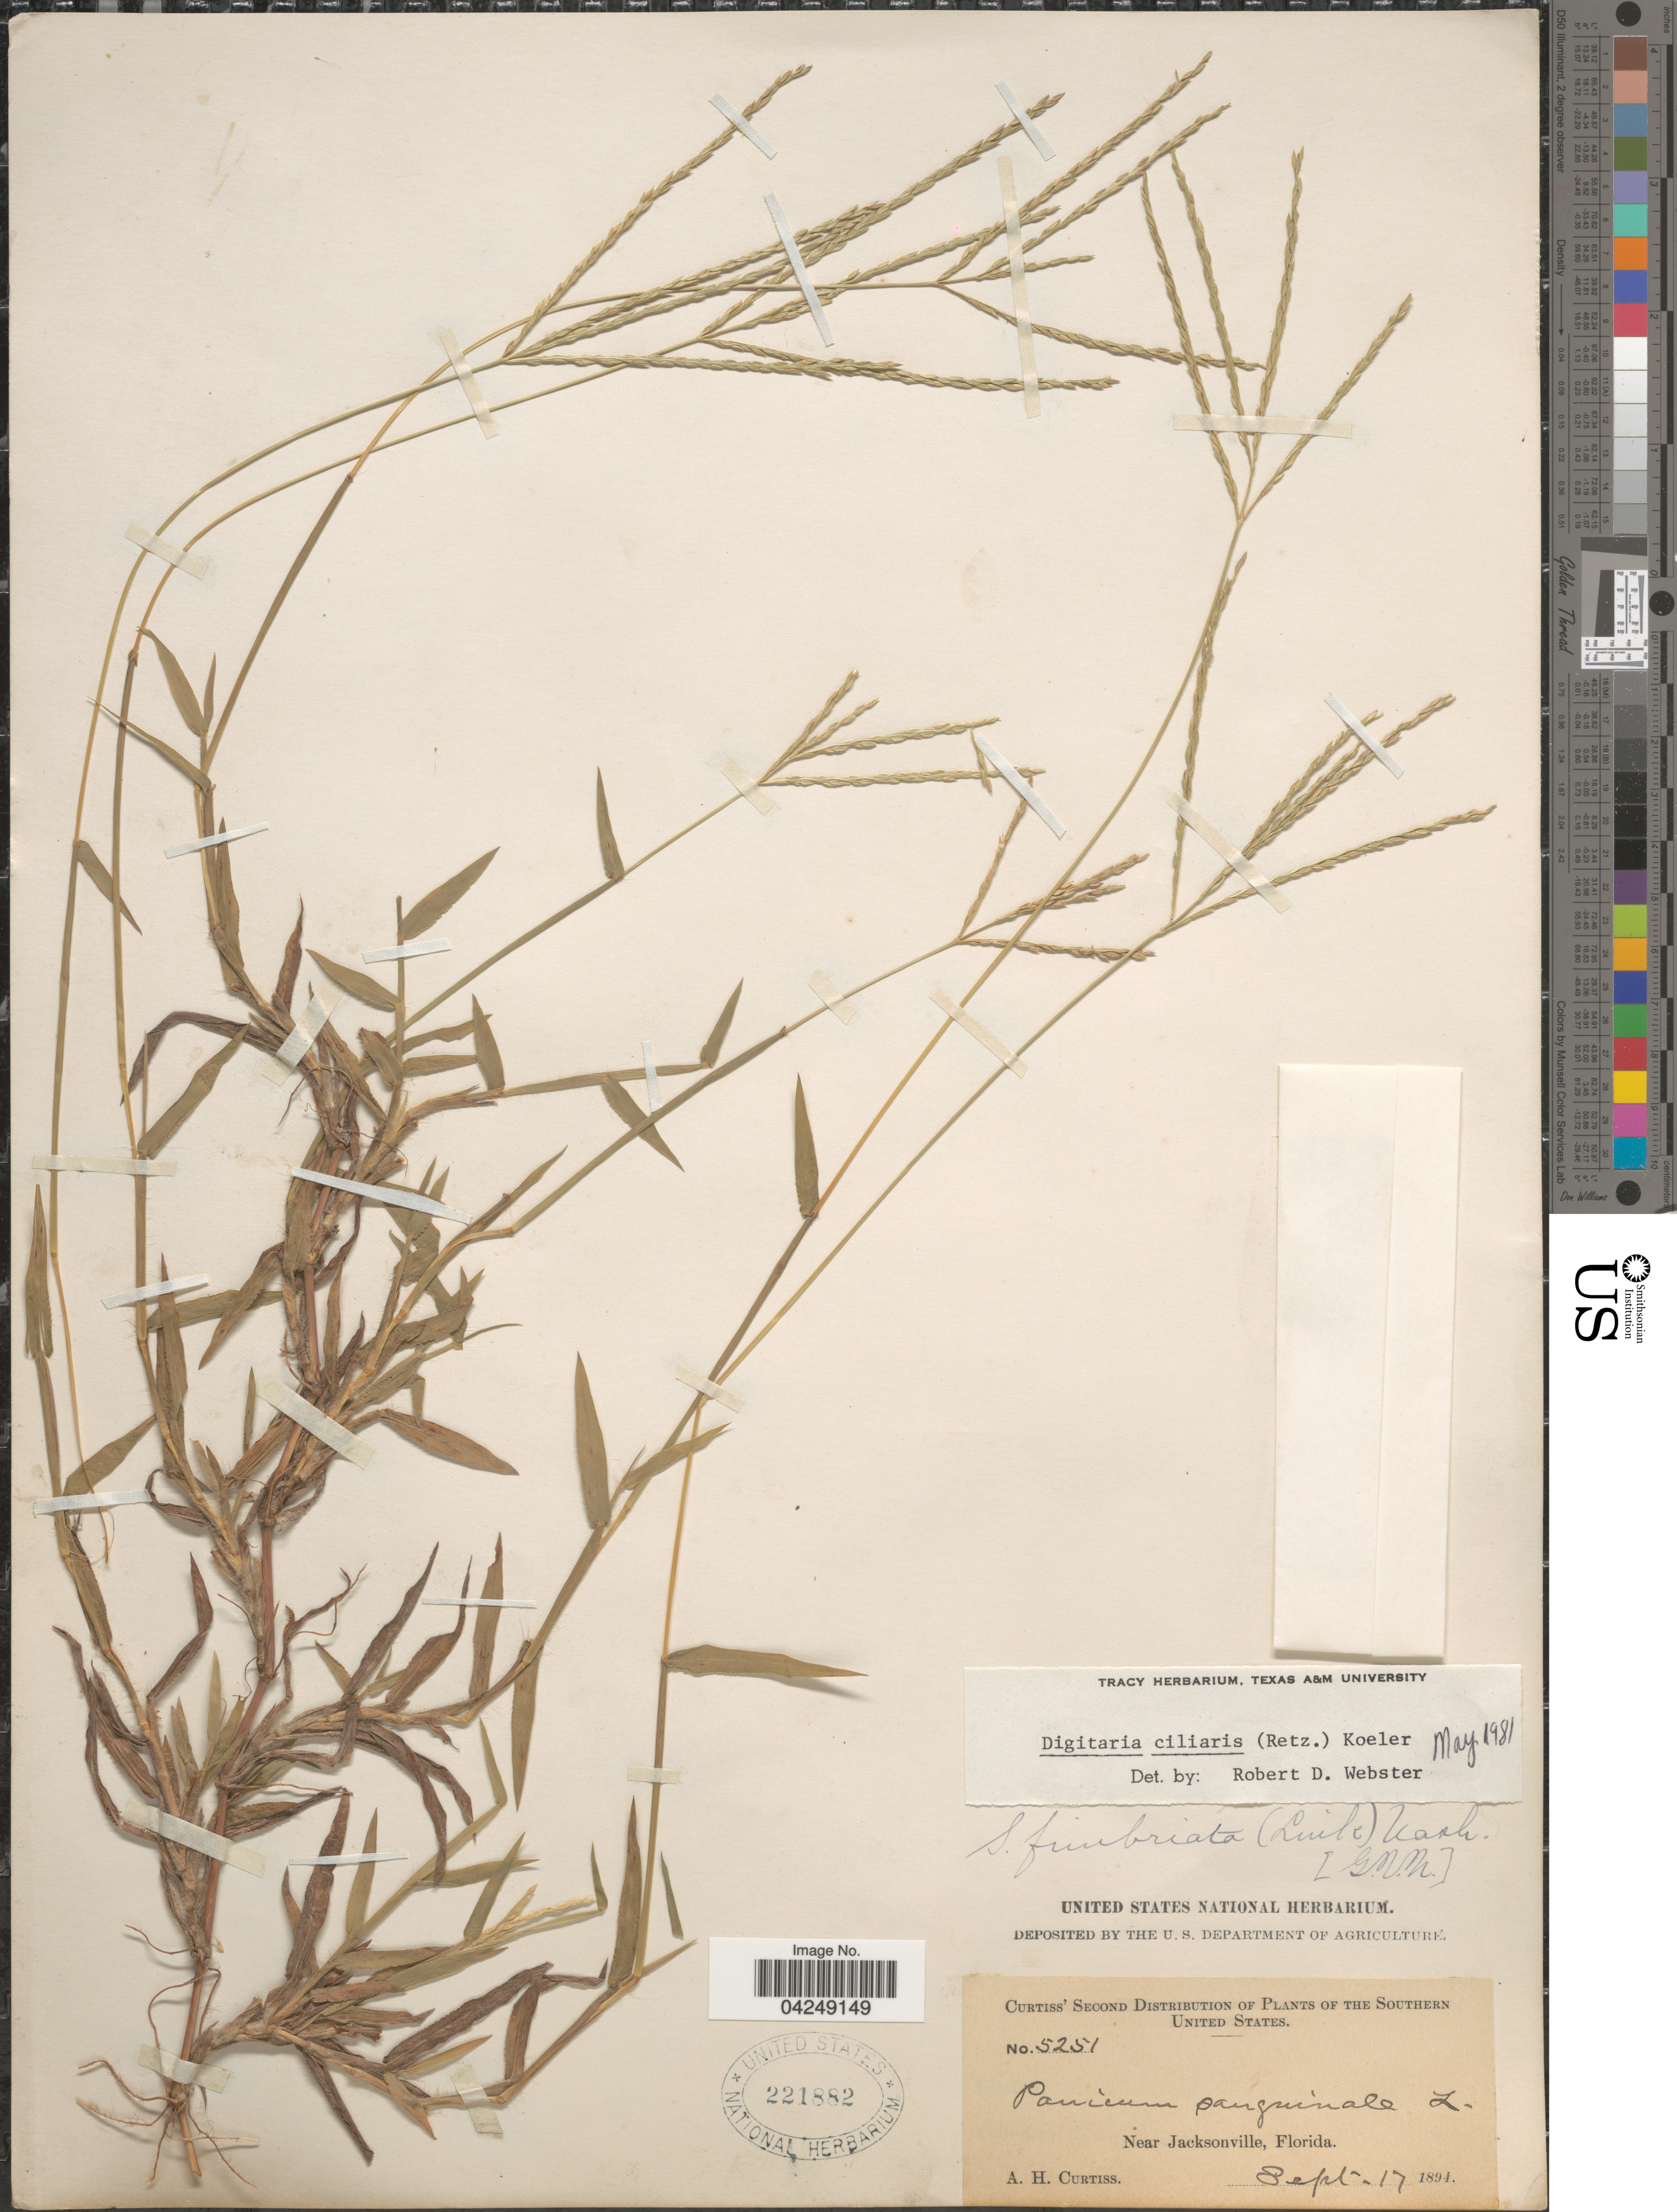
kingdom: Plantae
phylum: Tracheophyta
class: Liliopsida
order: Poales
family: Poaceae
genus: Digitaria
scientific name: Digitaria ciliaris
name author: (Retz.) Koeler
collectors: A. H. Curtiss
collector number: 5251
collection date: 1894-09-17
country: United States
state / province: Florida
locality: Southern United States. Near Jacksonville.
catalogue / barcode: US 221882